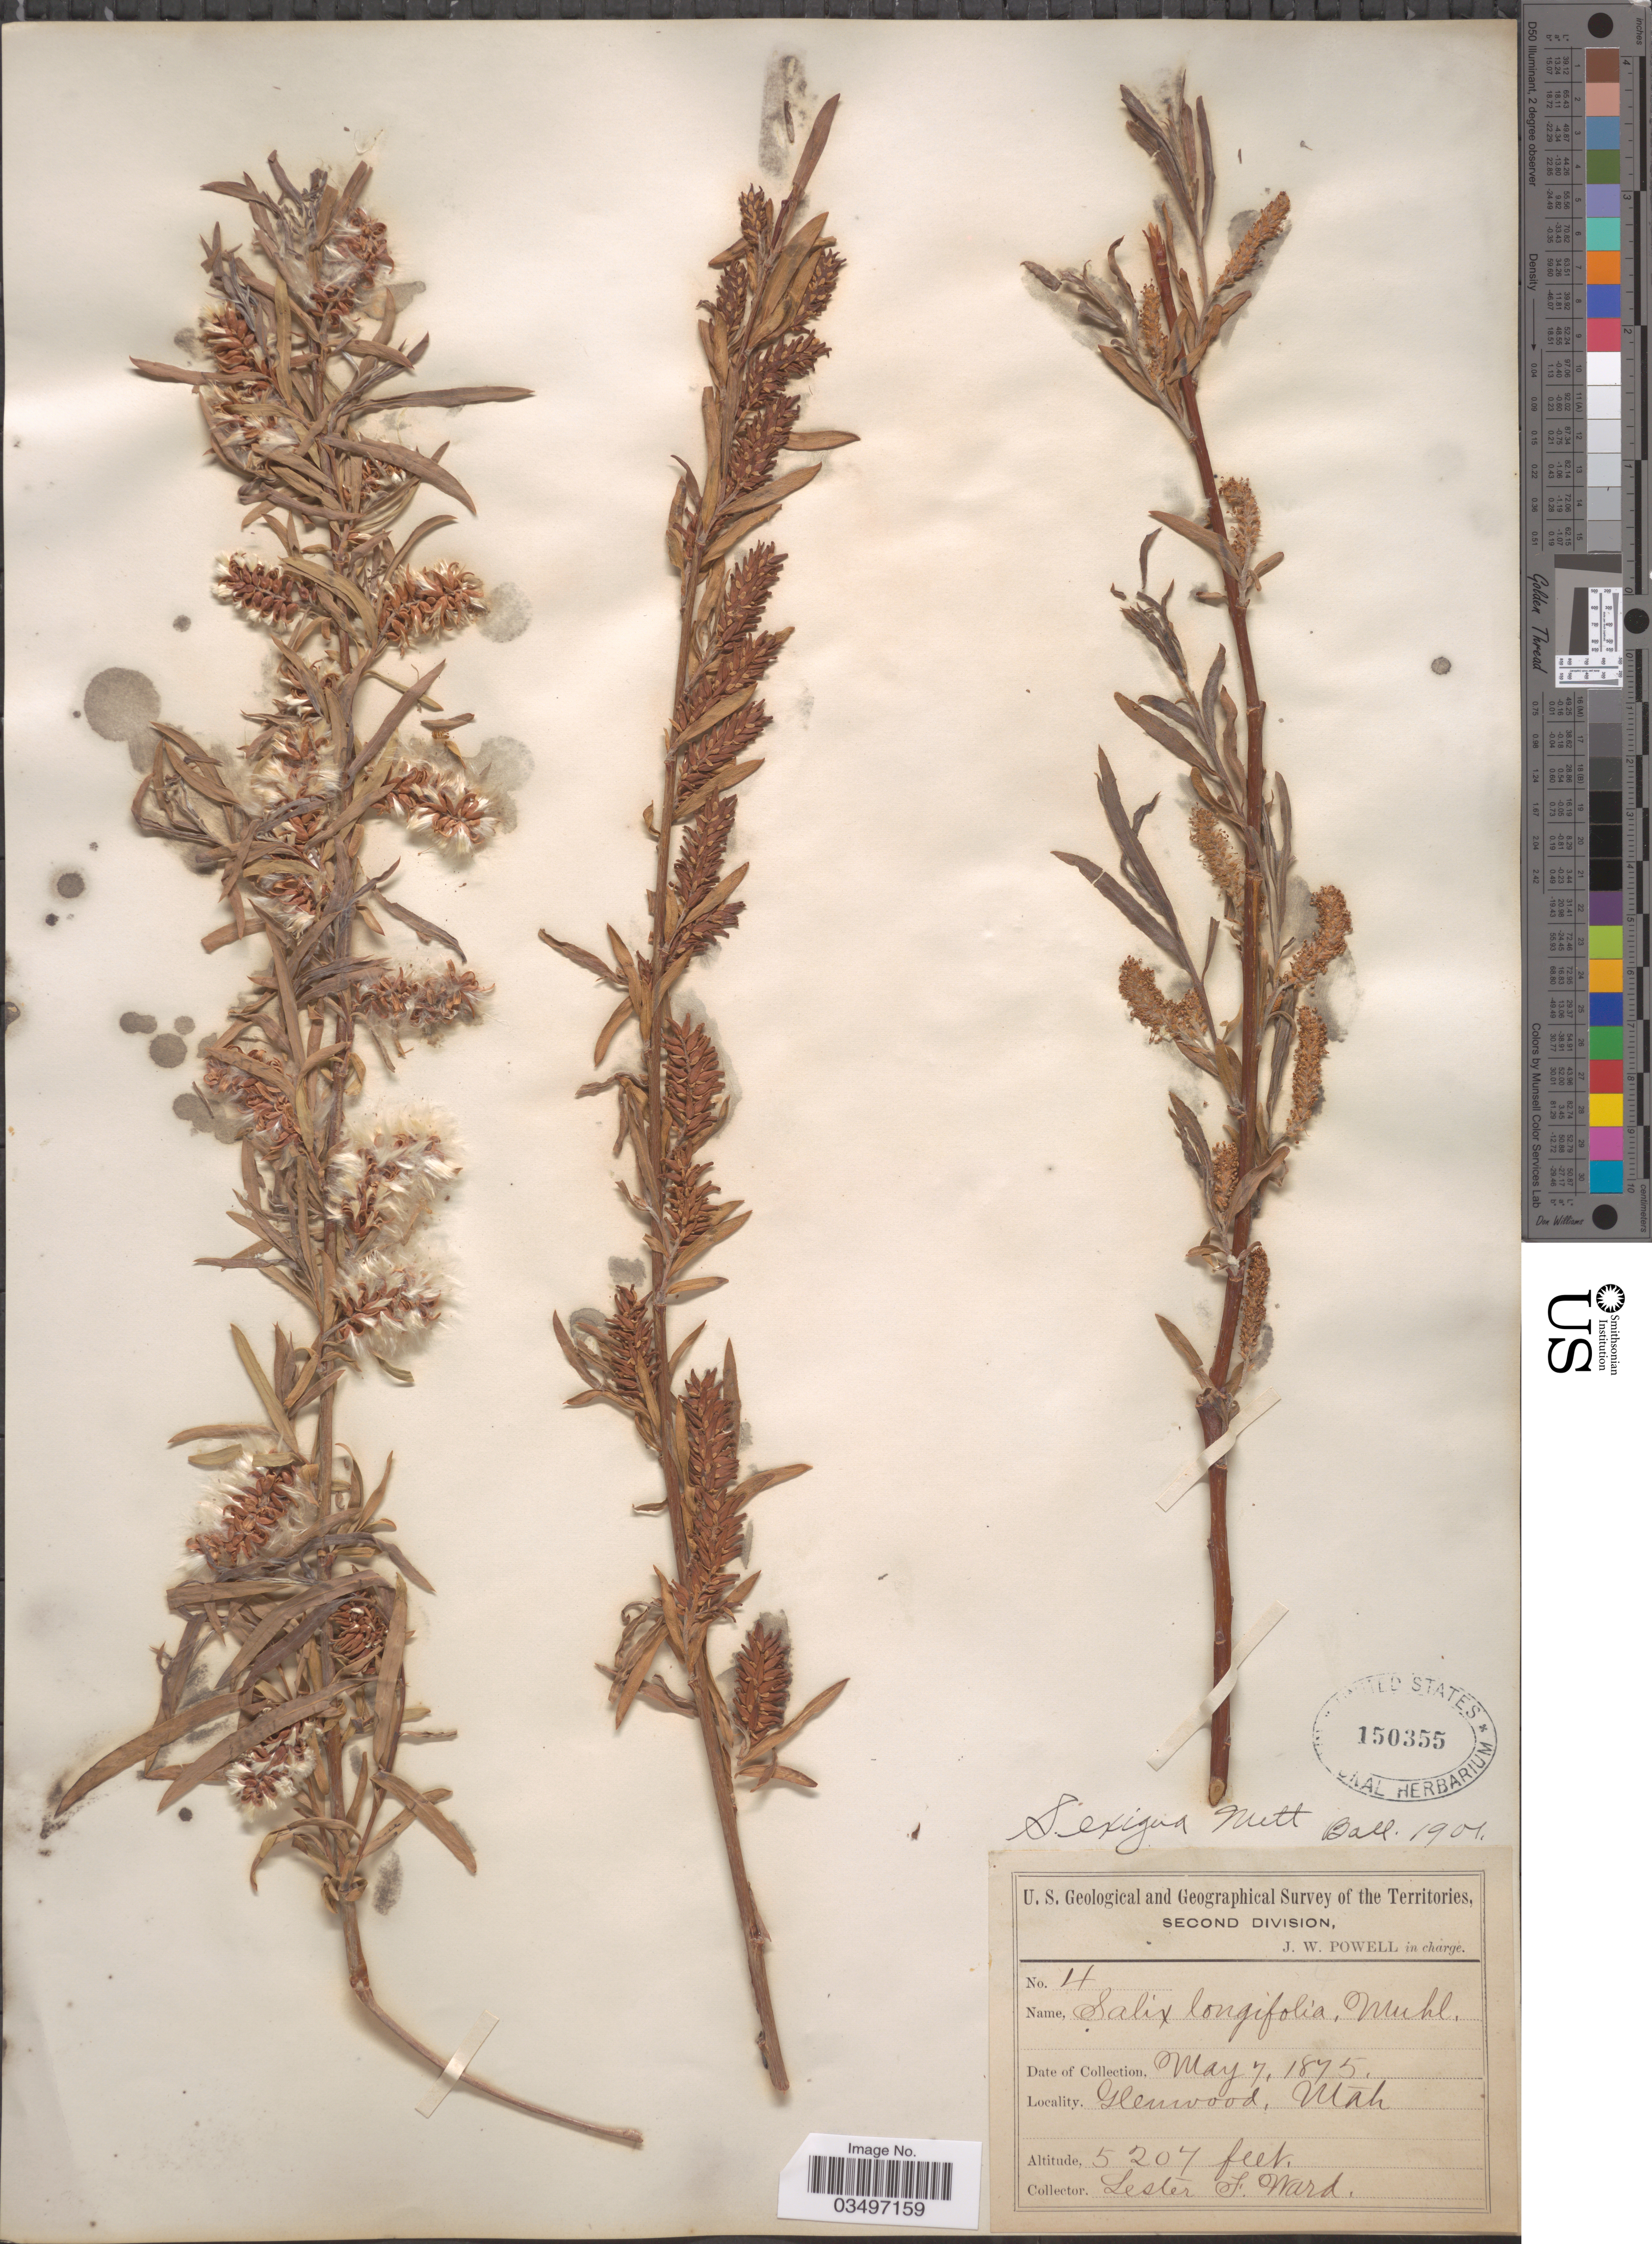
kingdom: Plantae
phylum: Tracheophyta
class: Magnoliopsida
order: Malpighiales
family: Salicaceae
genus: Salix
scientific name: Salix exigua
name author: Nutt.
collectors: L. F. Ward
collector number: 4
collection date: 1875-05-07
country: United States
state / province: Utah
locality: Glenwood.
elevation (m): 1587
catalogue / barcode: US 150355